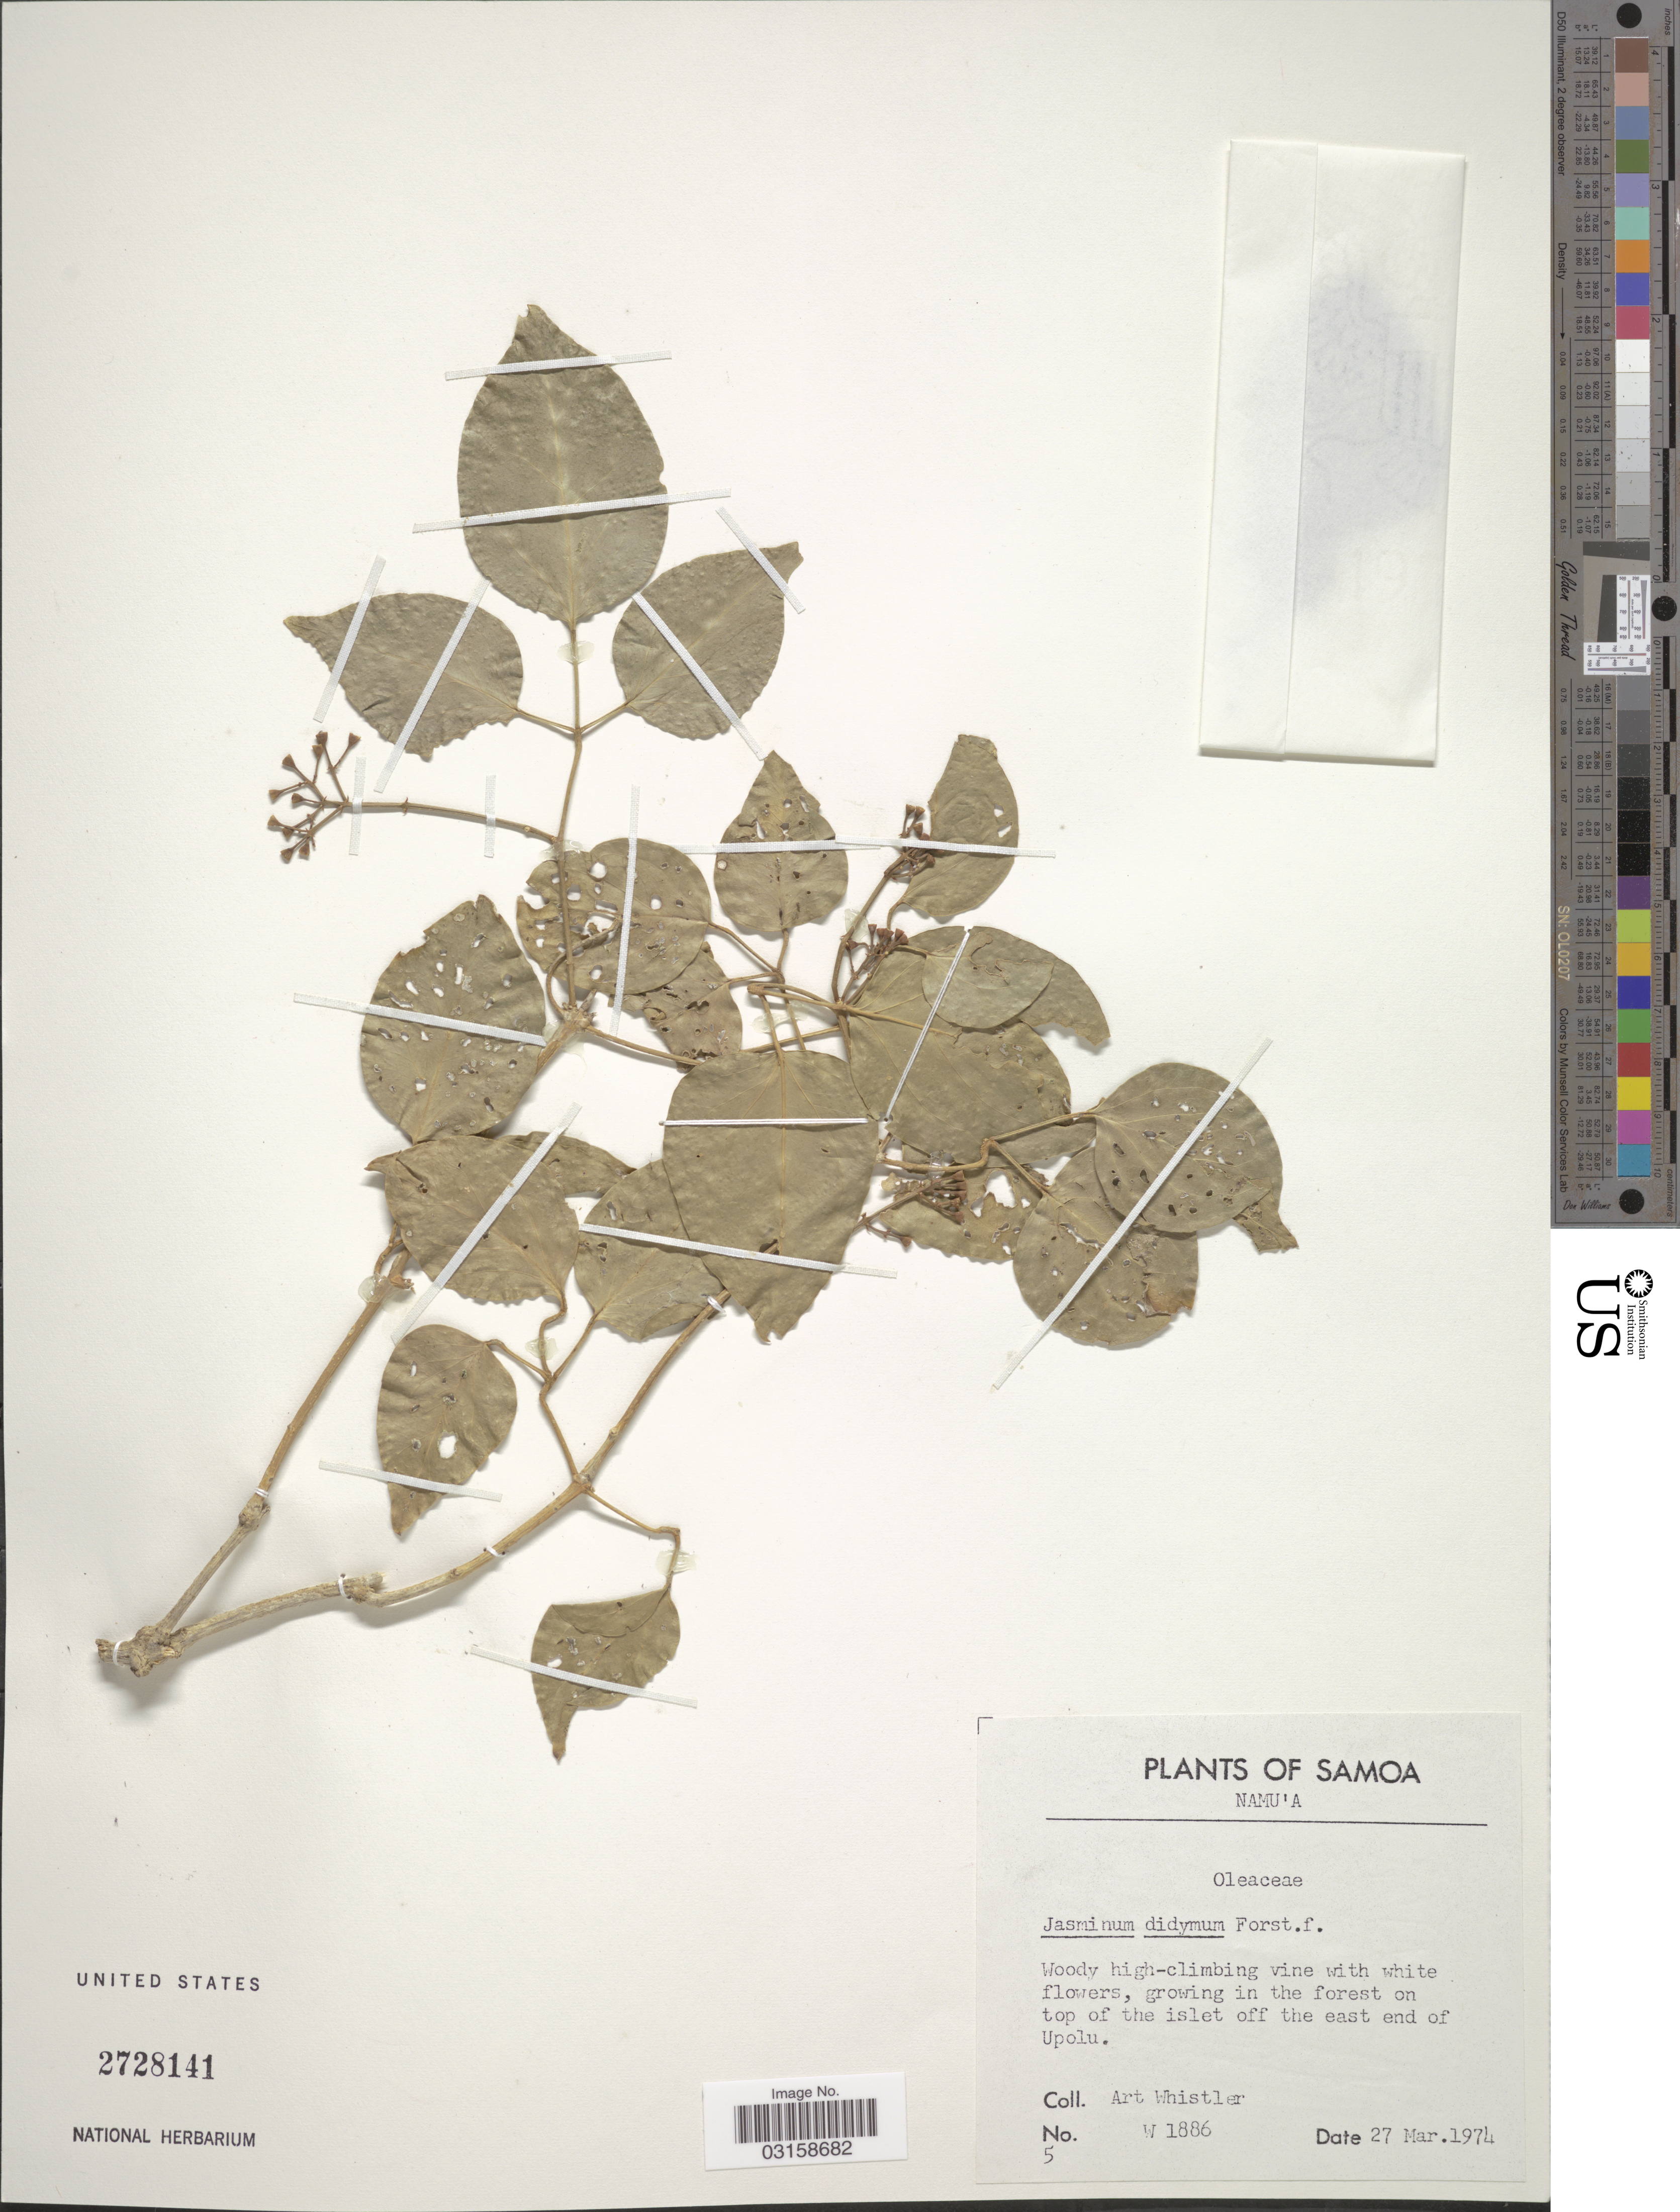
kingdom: Plantae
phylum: Tracheophyta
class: Magnoliopsida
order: Lamiales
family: Oleaceae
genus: Jasminum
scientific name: Jasminum didymum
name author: G. Forst.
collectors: A. Whistler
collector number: W1886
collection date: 1974-03-27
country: Samoa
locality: Samoa. Namu'a. On top of the islet off the east end of Upolu.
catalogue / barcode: US 2728141